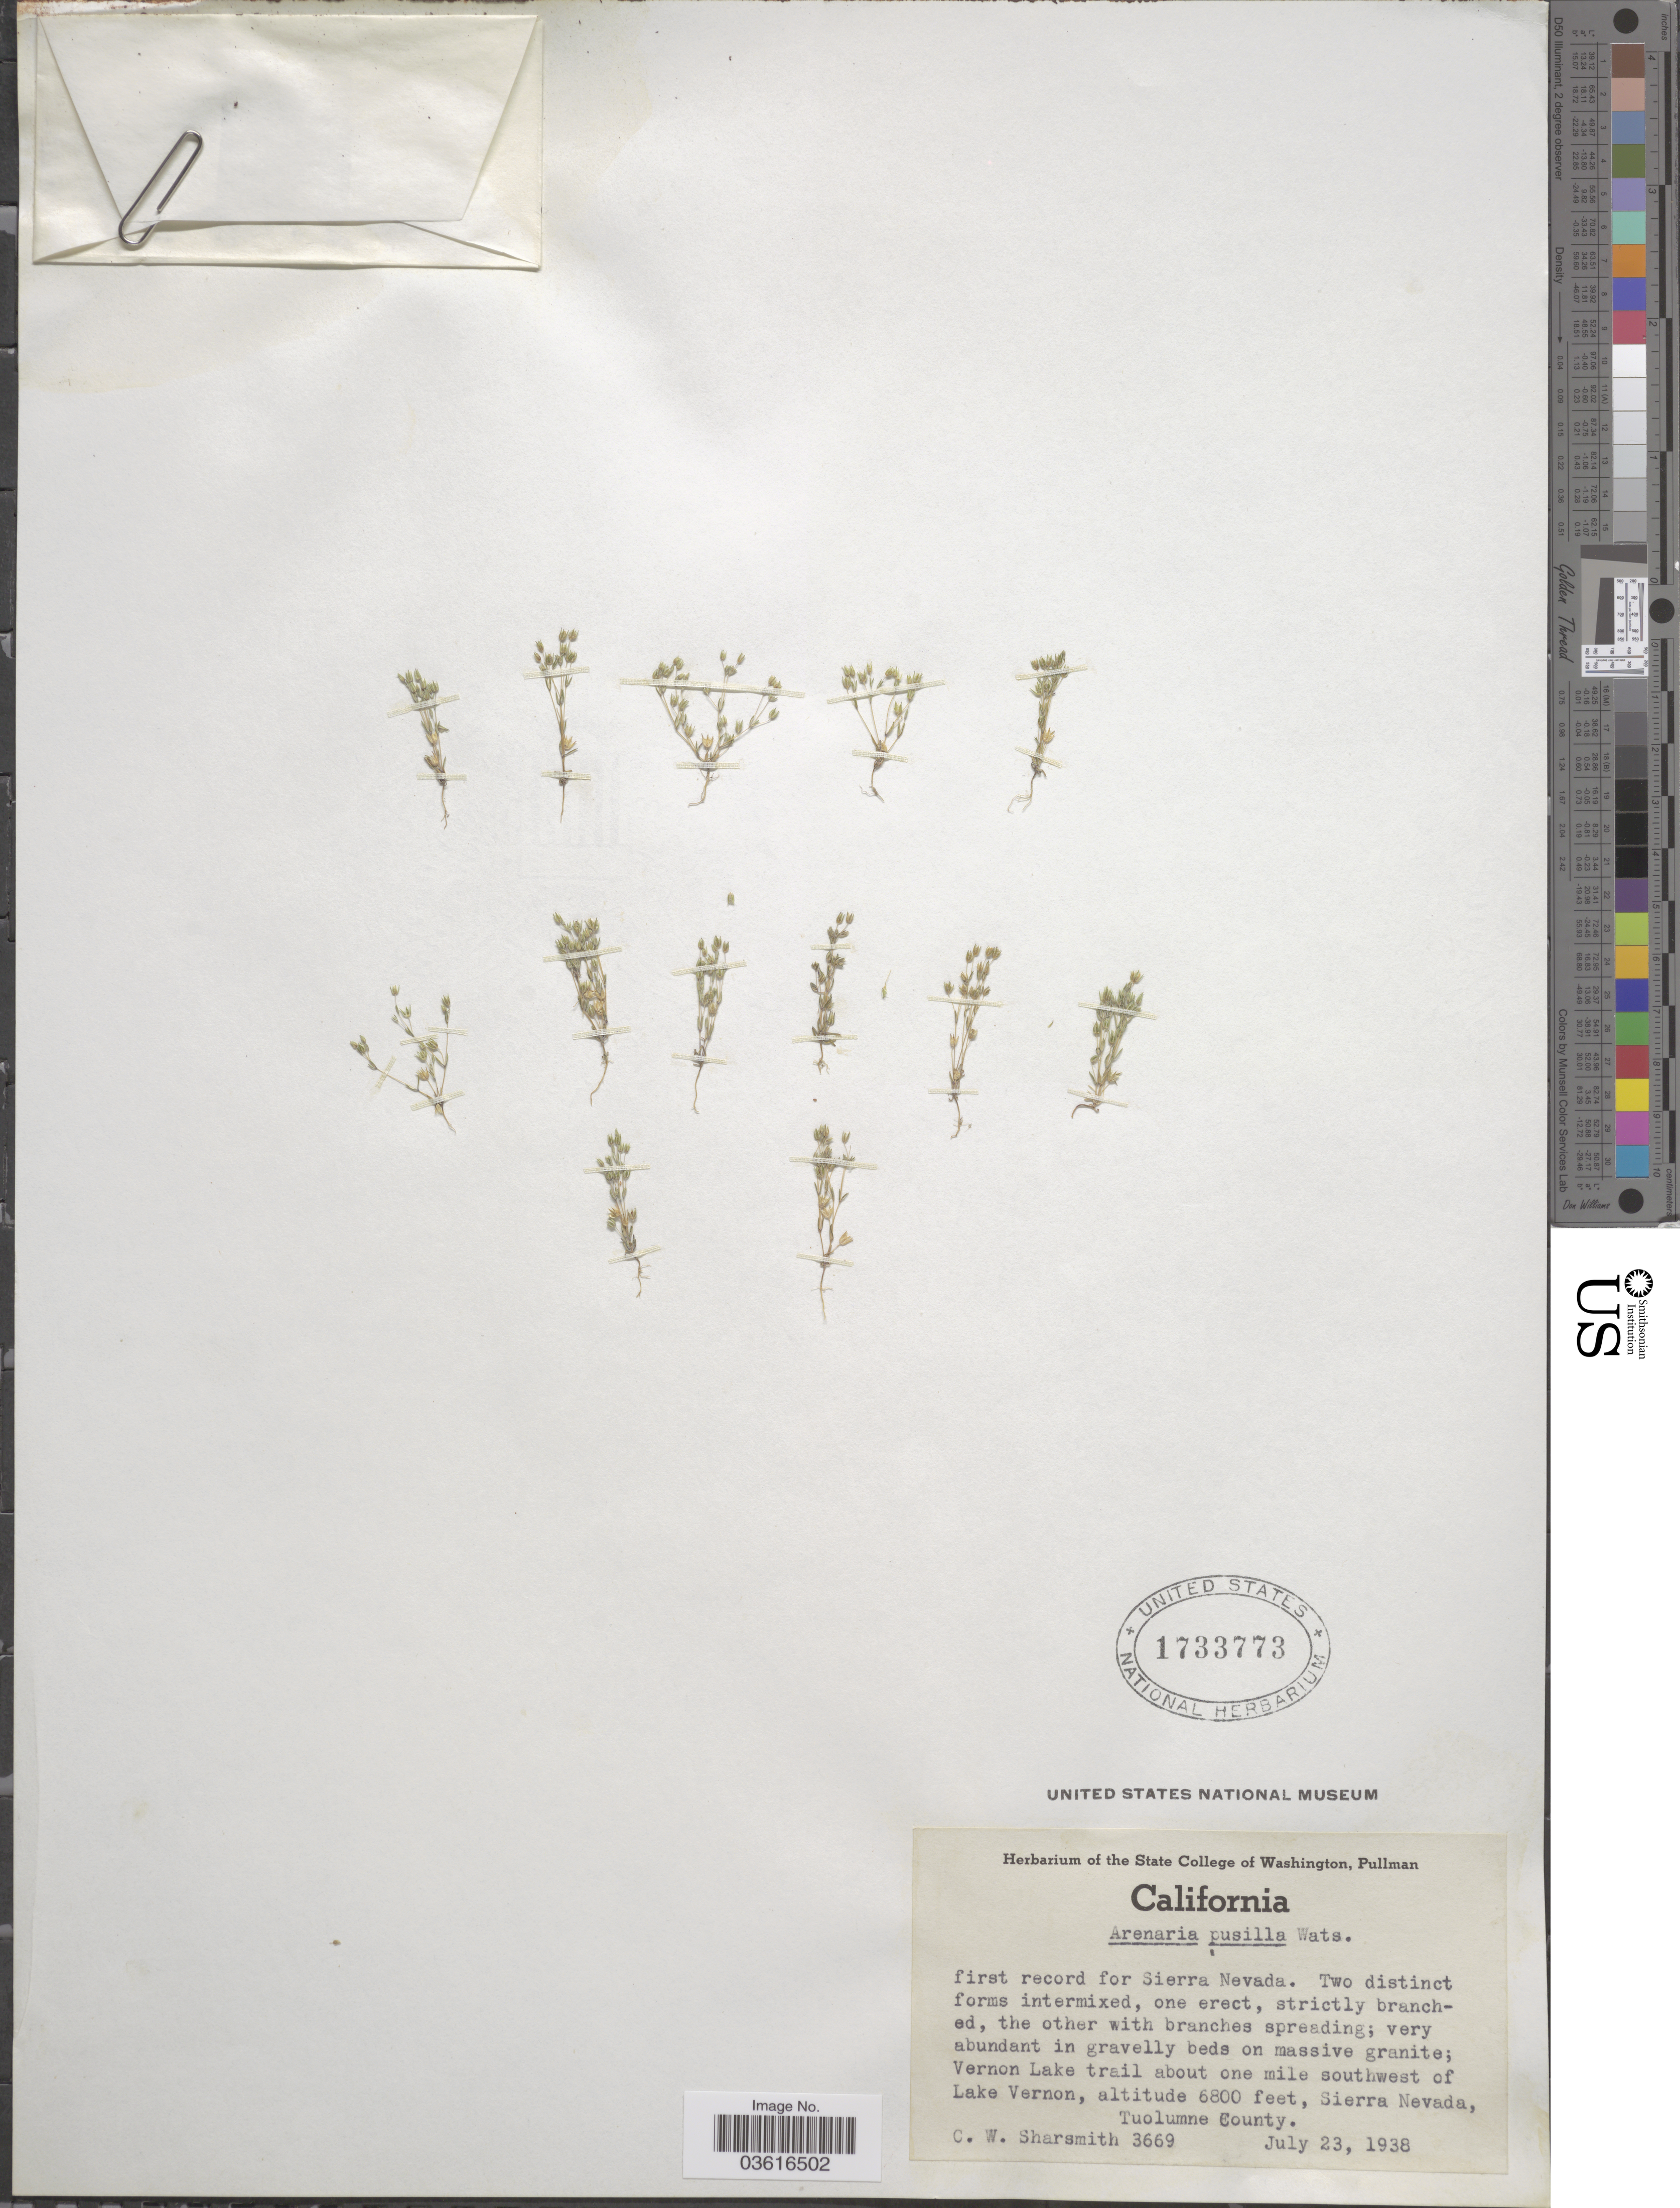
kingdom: Plantae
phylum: Tracheophyta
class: Magnoliopsida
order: Caryophyllales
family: Caryophyllaceae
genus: Minuartia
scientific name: Minuartia pusilla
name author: (S. Watson) Mattf.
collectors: C. Sharsmith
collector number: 3669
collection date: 1938-07-23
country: United States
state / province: California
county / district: Tuolumne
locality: First record for Sierra Nevada. Vernon Lake trail about one mile southwest of Lake Vernon, Sierra Nevada, Tuolumne County.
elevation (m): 2073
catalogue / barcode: US 1733773